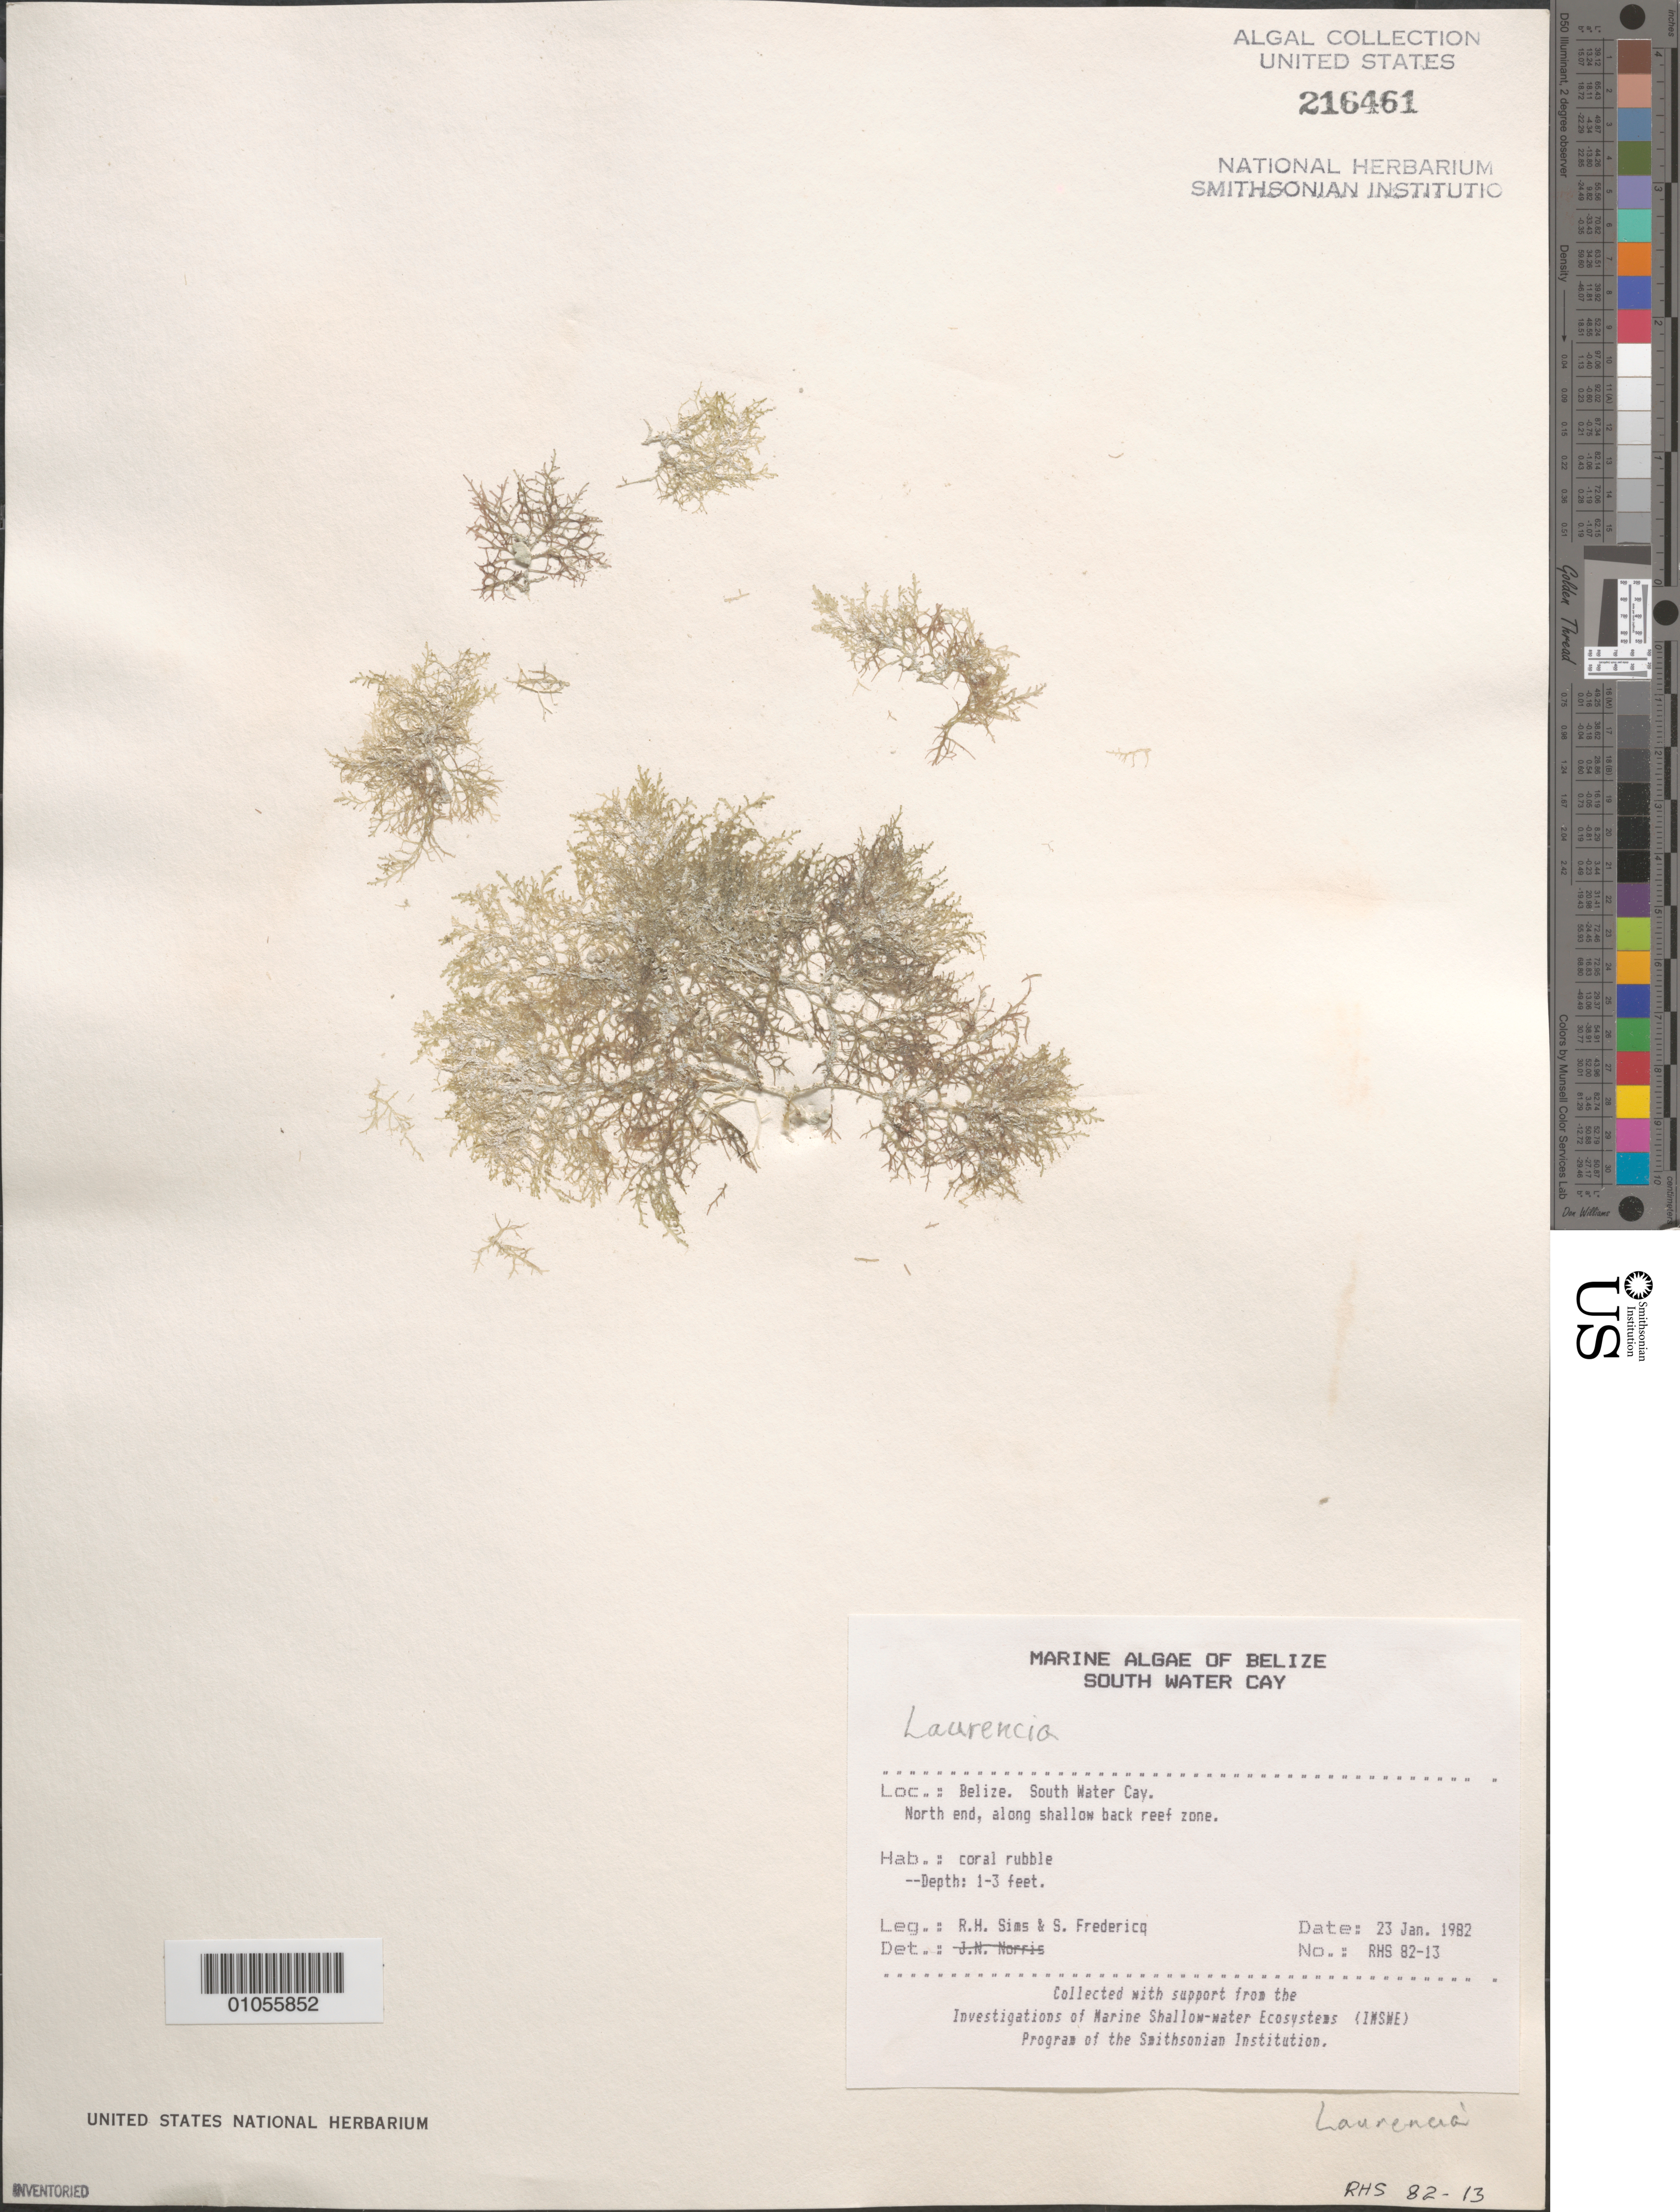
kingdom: Plantae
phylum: Rhodophyta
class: Florideophyceae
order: Ceramiales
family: Rhodomelaceae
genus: Laurencia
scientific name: Laurencia sp.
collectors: R. H. Sims & S. Fredericq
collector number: RHS 82-13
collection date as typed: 23 Jan 1982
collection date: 1982-01-23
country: Belize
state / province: Stann Creek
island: South Water Cay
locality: North end of cay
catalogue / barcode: US 216461